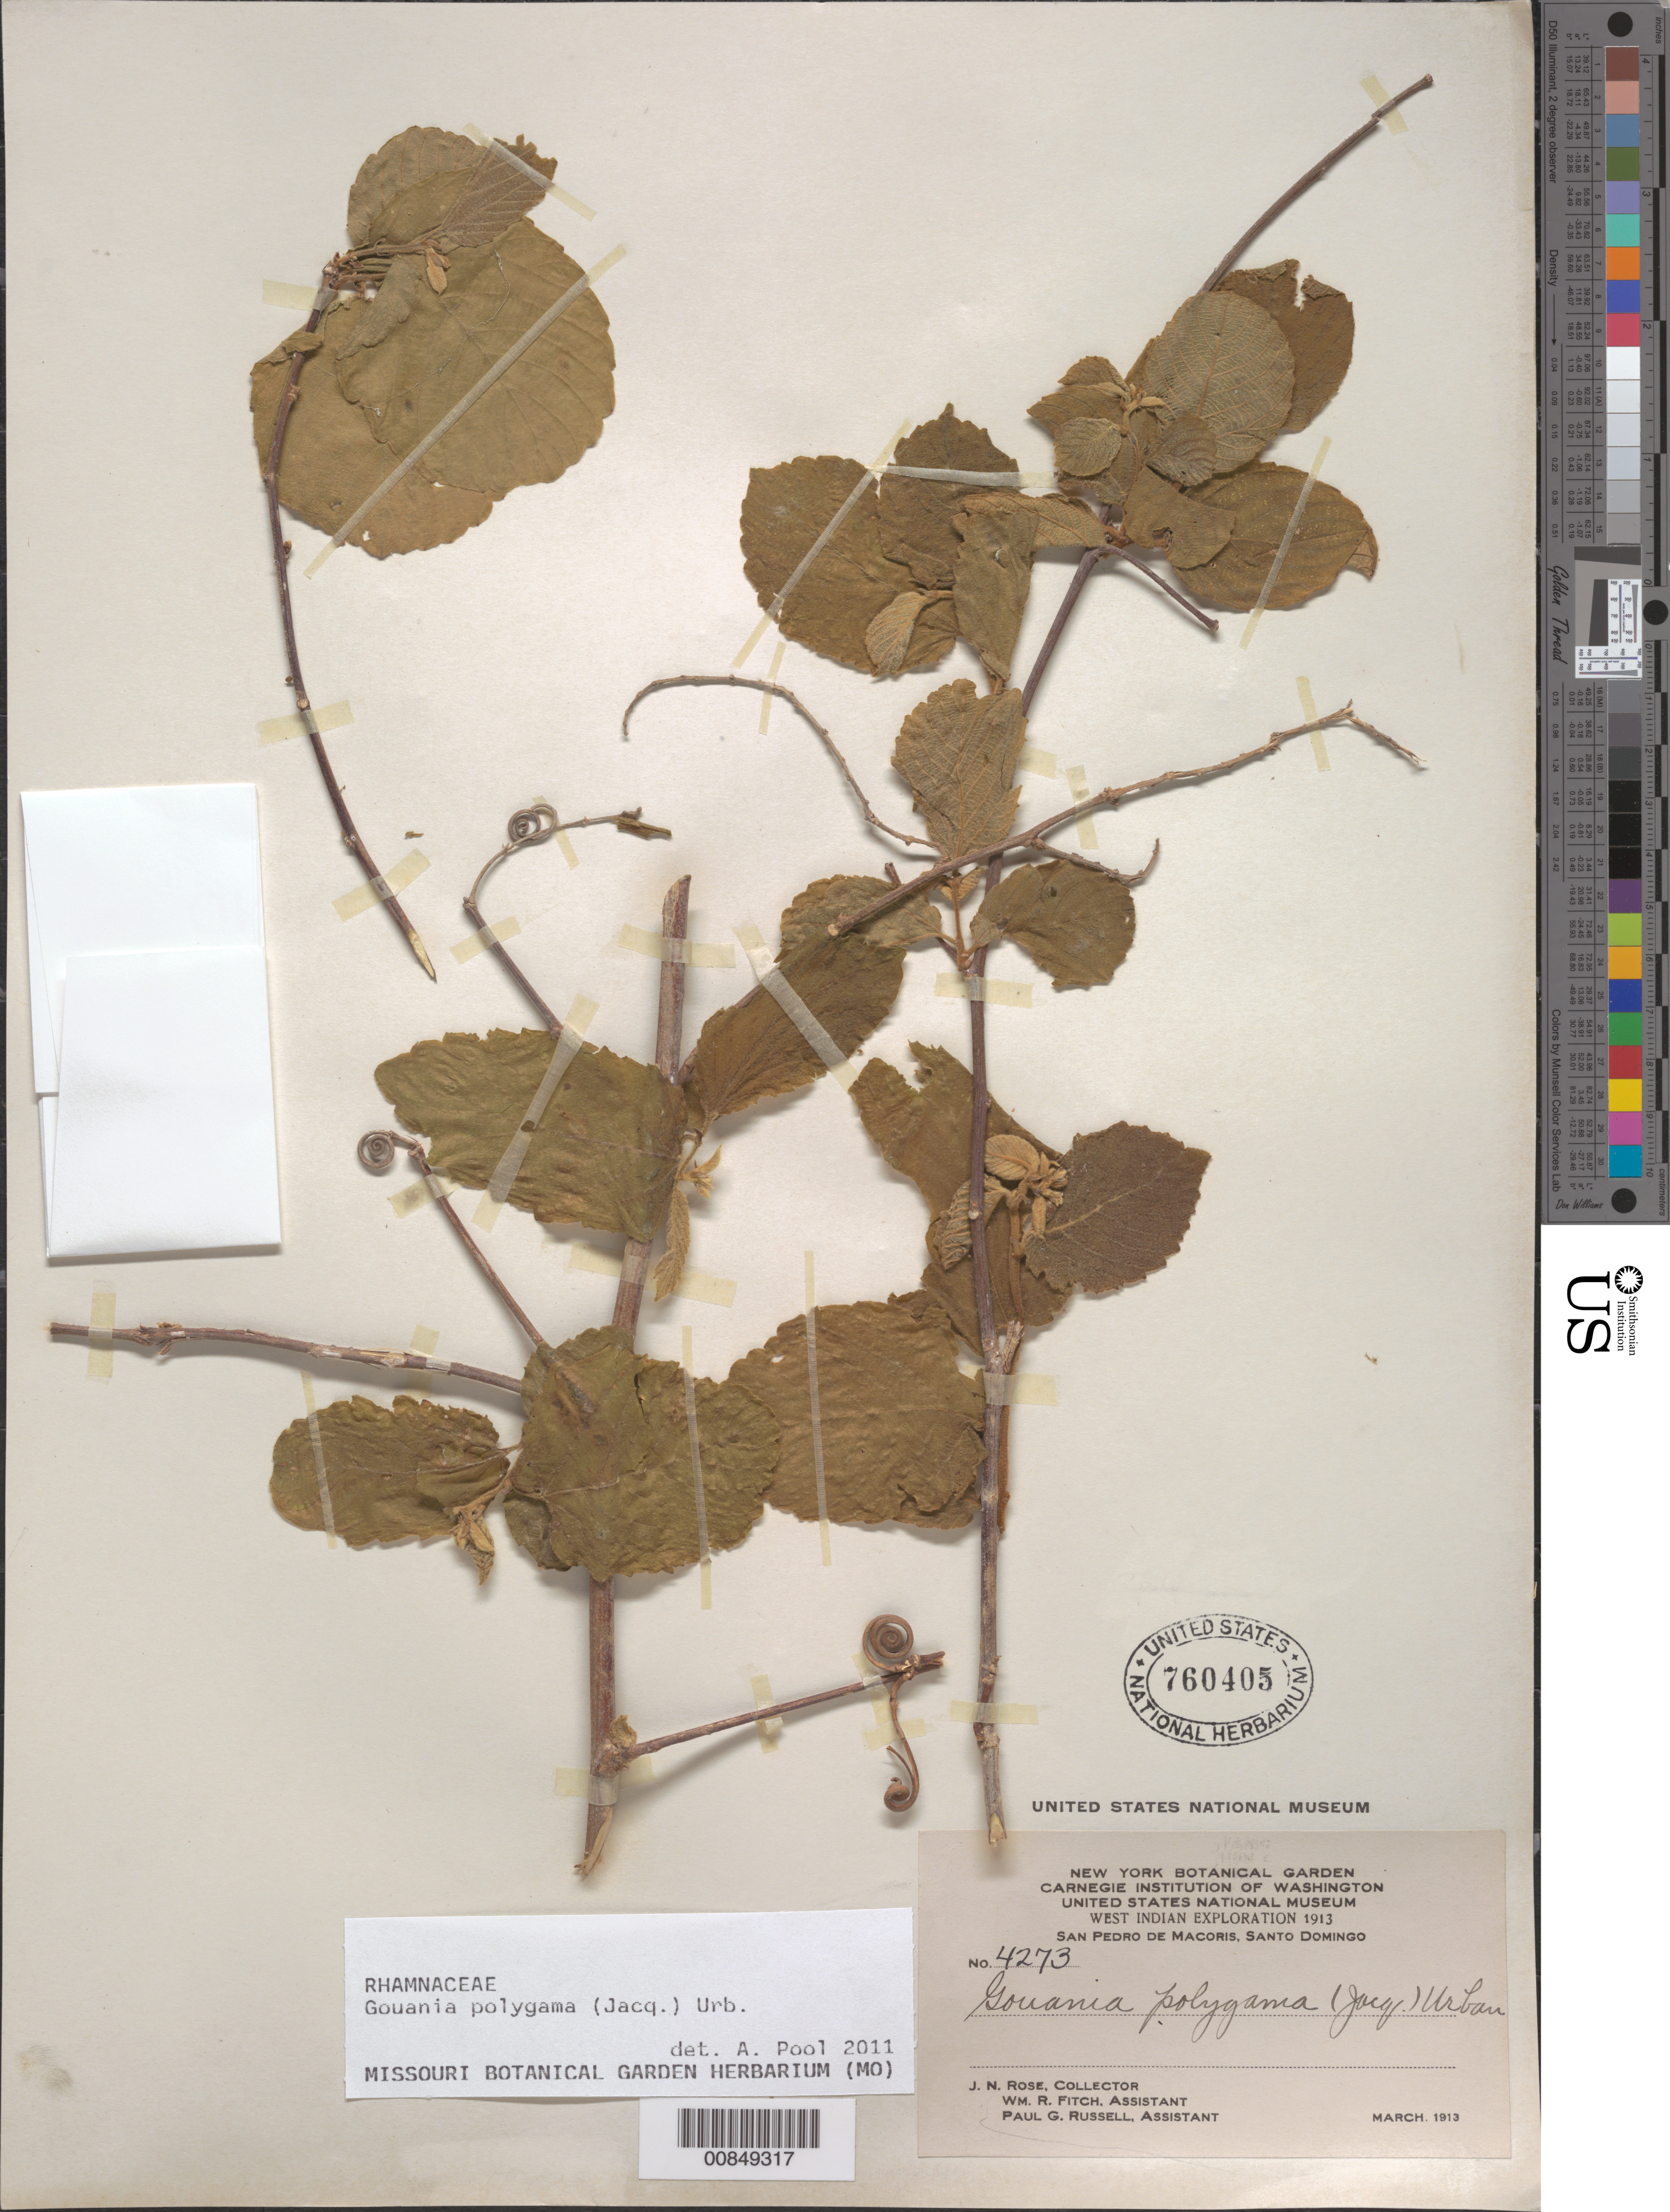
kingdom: Plantae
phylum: Tracheophyta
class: Magnoliopsida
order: Rosales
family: Rhamnaceae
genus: Gouania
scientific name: Gouania polygama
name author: (Jacq.) Urb.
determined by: Pool, A., (MO), Missouri Botanical Garden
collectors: J. N. Rose, W. R. Fitch & P. G. Russell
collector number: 4273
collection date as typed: Mar 1913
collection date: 1913-03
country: Dominican Republic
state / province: San Pedro de Macoris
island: Hispaniola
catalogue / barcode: US 760405